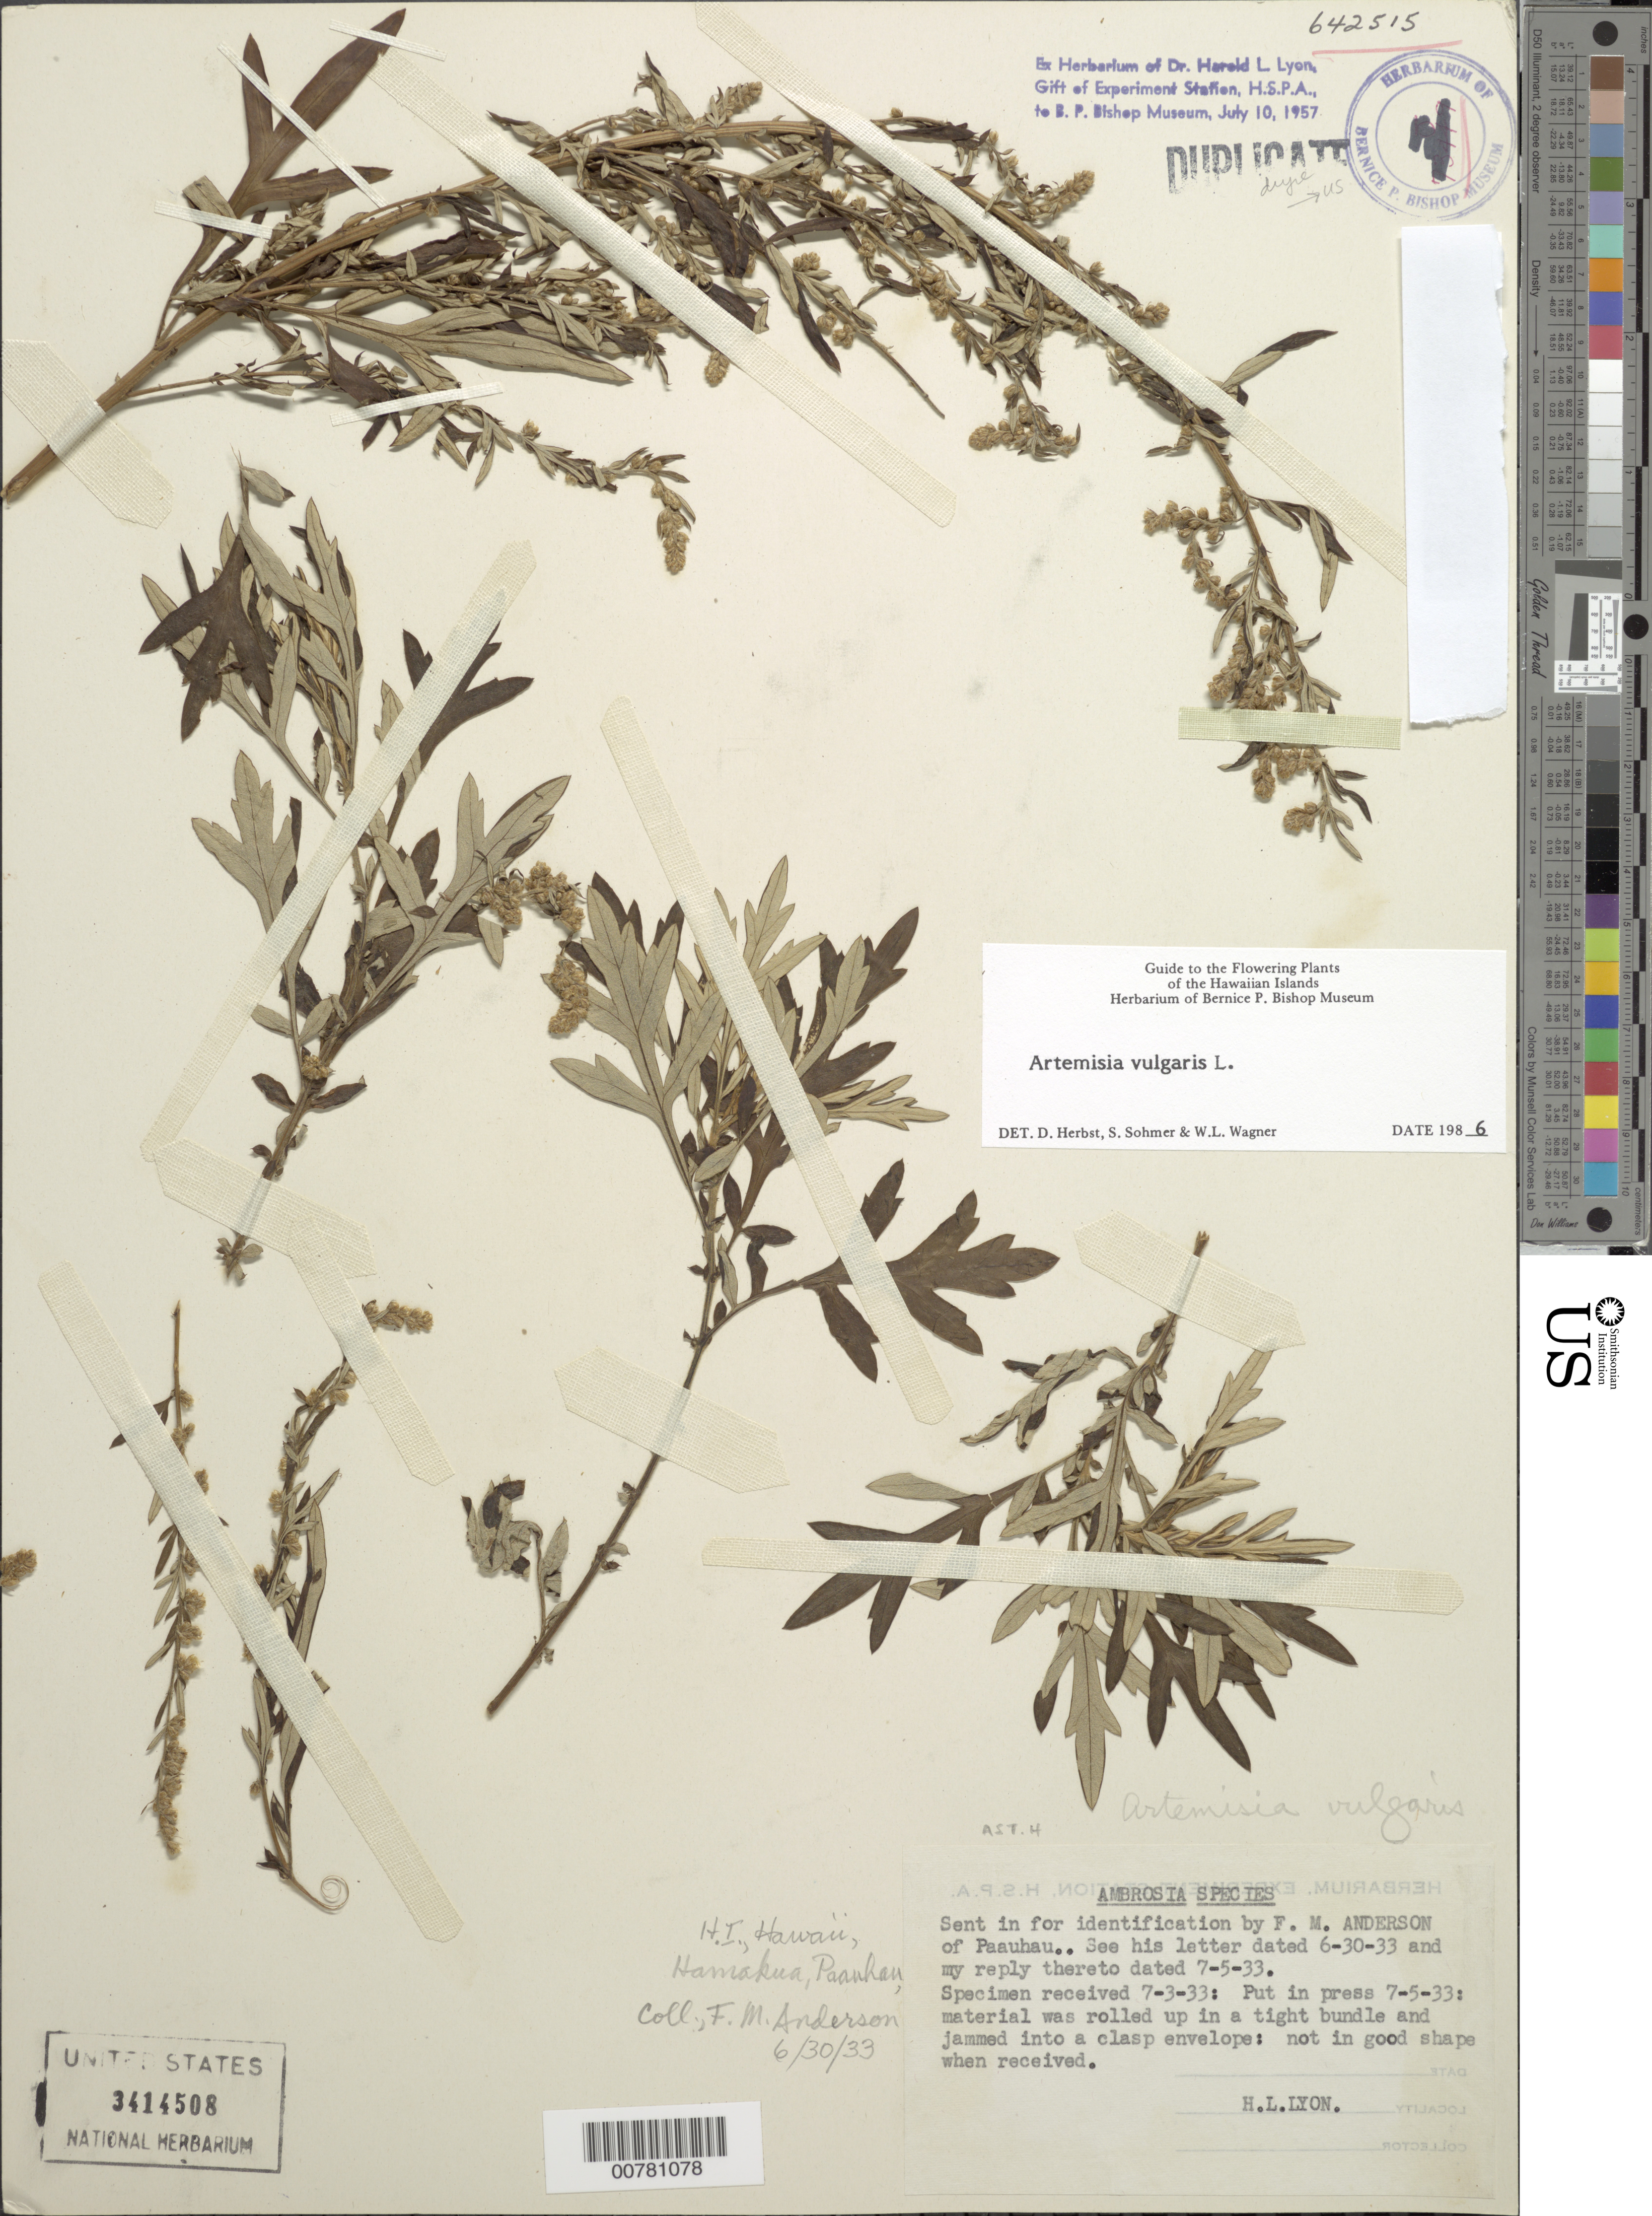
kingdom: Plantae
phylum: Tracheophyta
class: Magnoliopsida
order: Asterales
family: Asteraceae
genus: Artemisia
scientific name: Artemisia vulgaris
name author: L.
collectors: F. M. Anderson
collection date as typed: Transcribed d/m/y: 30/6/33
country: United States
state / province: Hawaii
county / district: Hawaii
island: Hawaii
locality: H.I. Hawaii, Hamakua, Paanhau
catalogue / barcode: US 3414508